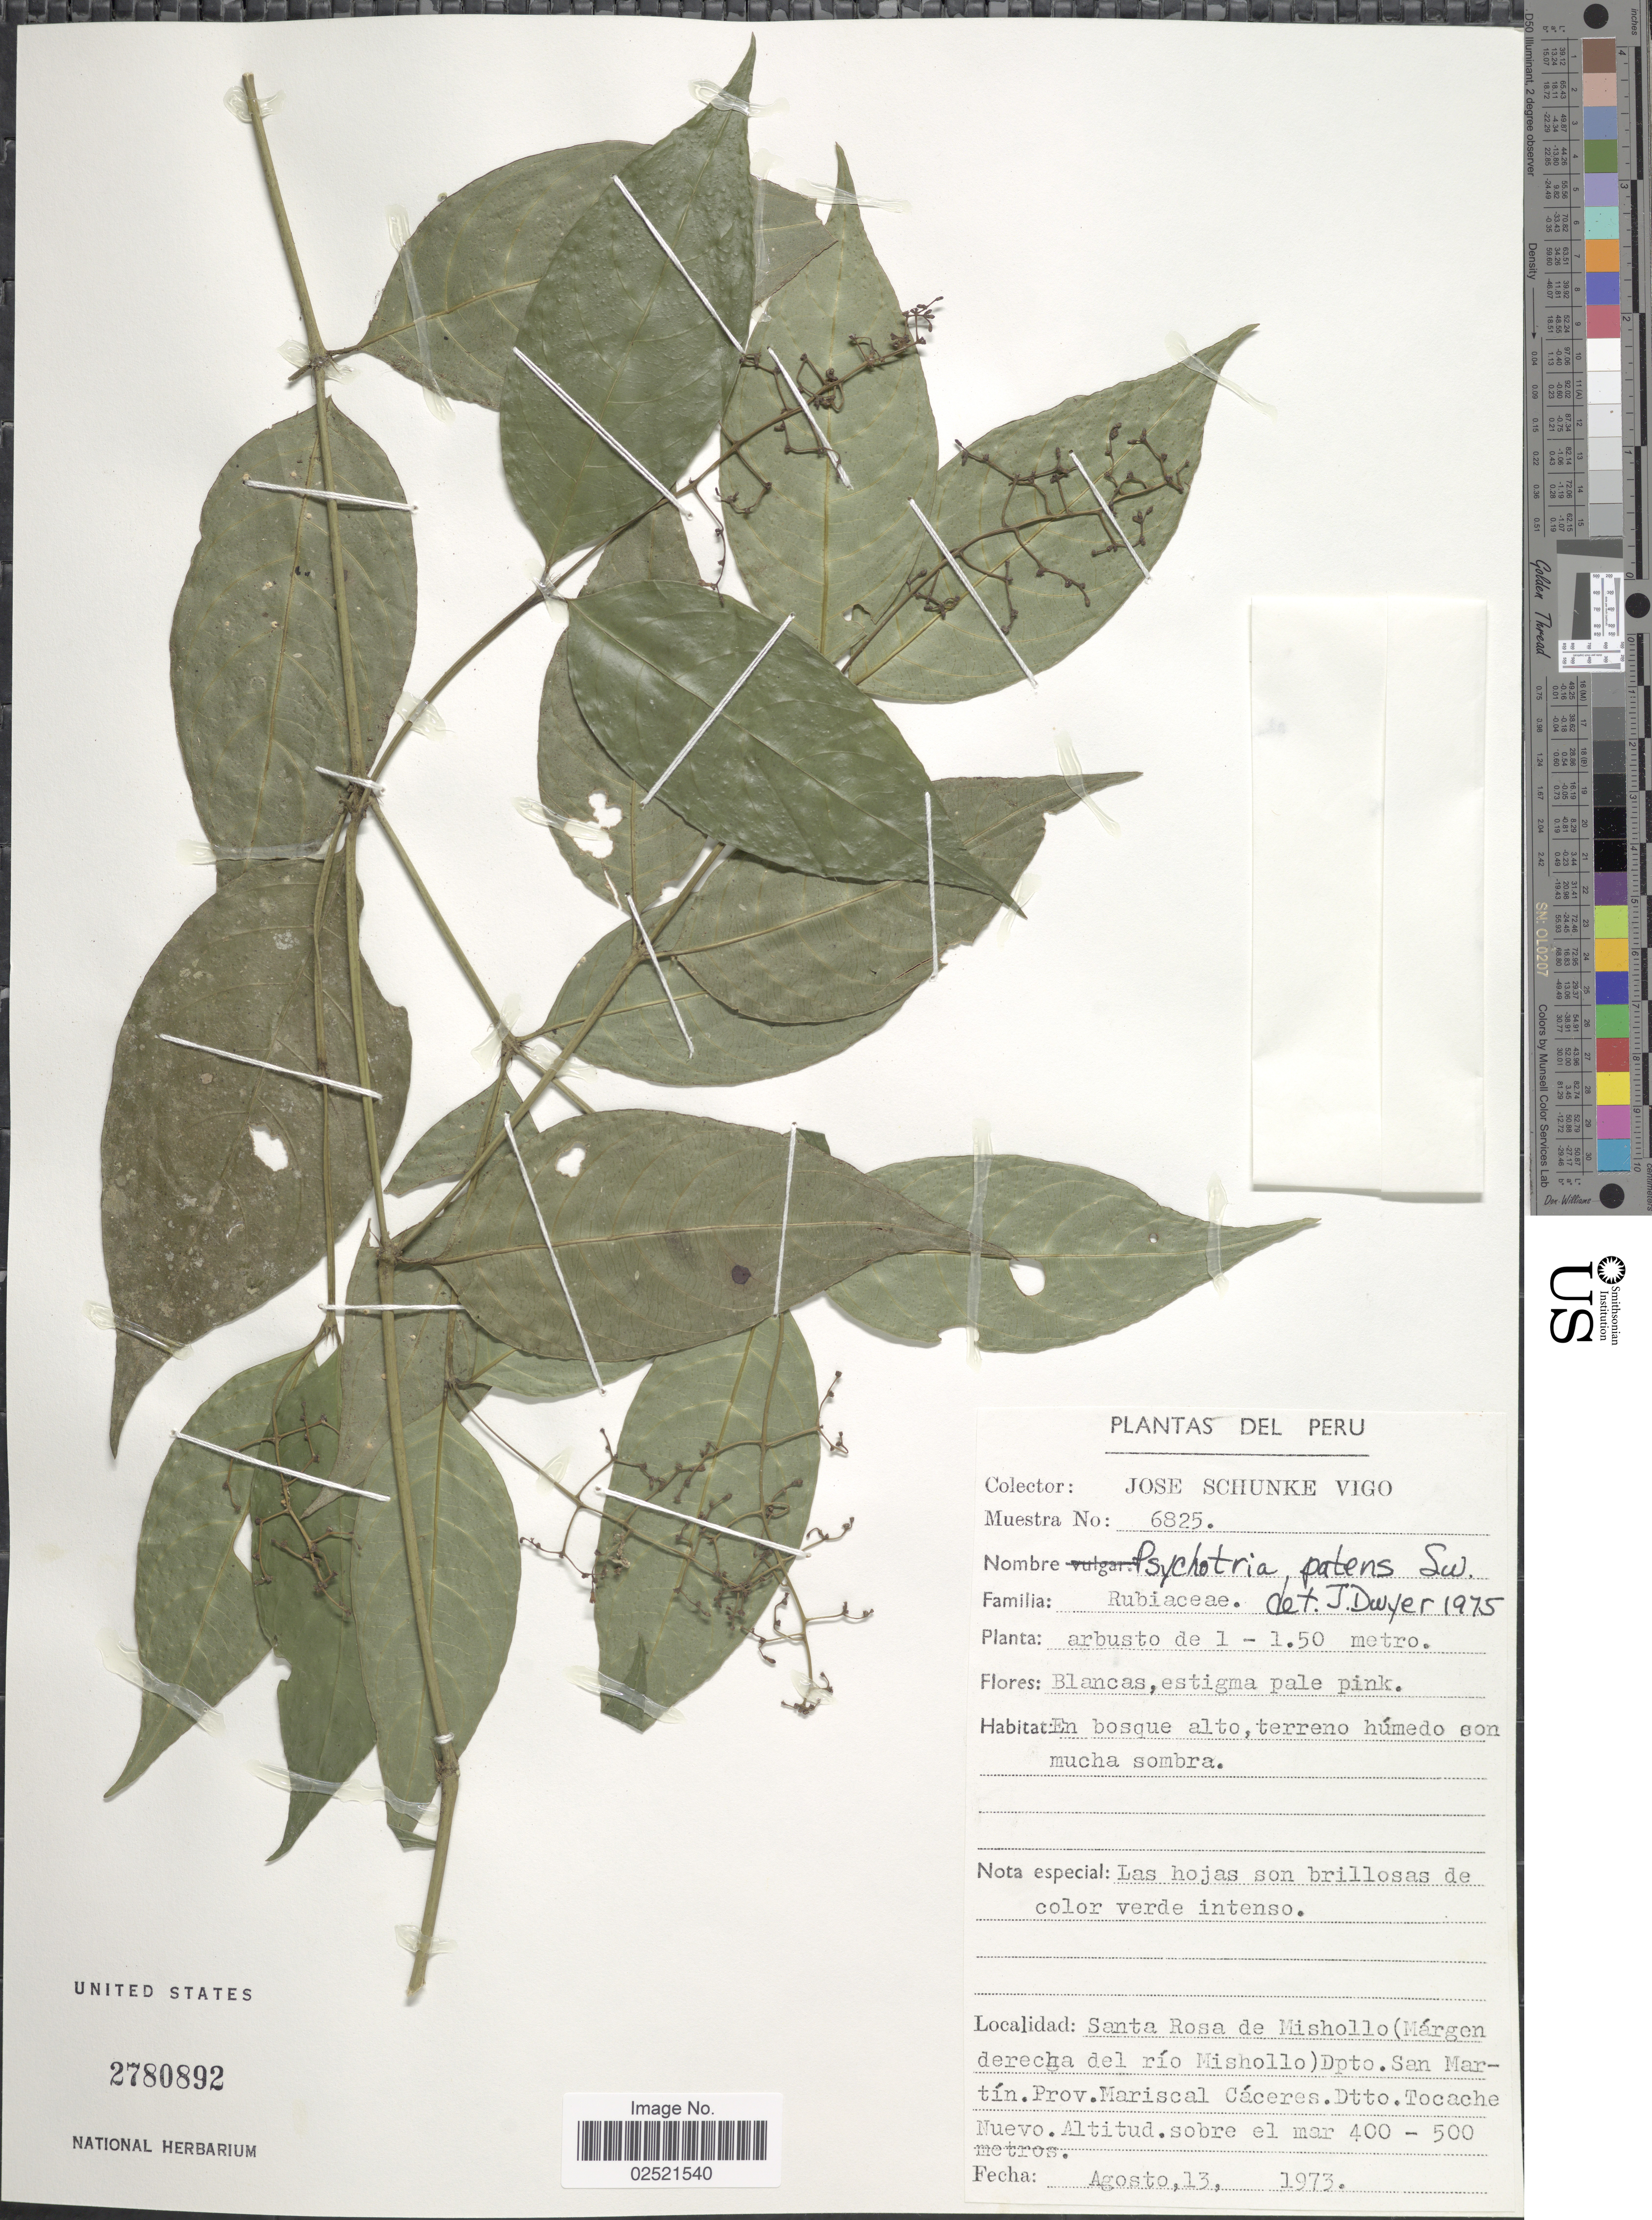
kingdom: Plantae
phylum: Tracheophyta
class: Magnoliopsida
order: Gentianales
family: Rubiaceae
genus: Psychotria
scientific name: Psychotria patens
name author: Sw.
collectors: J. Schunke Vigo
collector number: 6825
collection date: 1975-08-13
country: Peru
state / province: San Martín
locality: Santa Rosa de Mishollo (Margen derecha del rio Mishollo), Prov. Mariscal Caceres, Dtto. Tocache Nuevo.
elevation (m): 400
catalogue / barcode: US 2780892